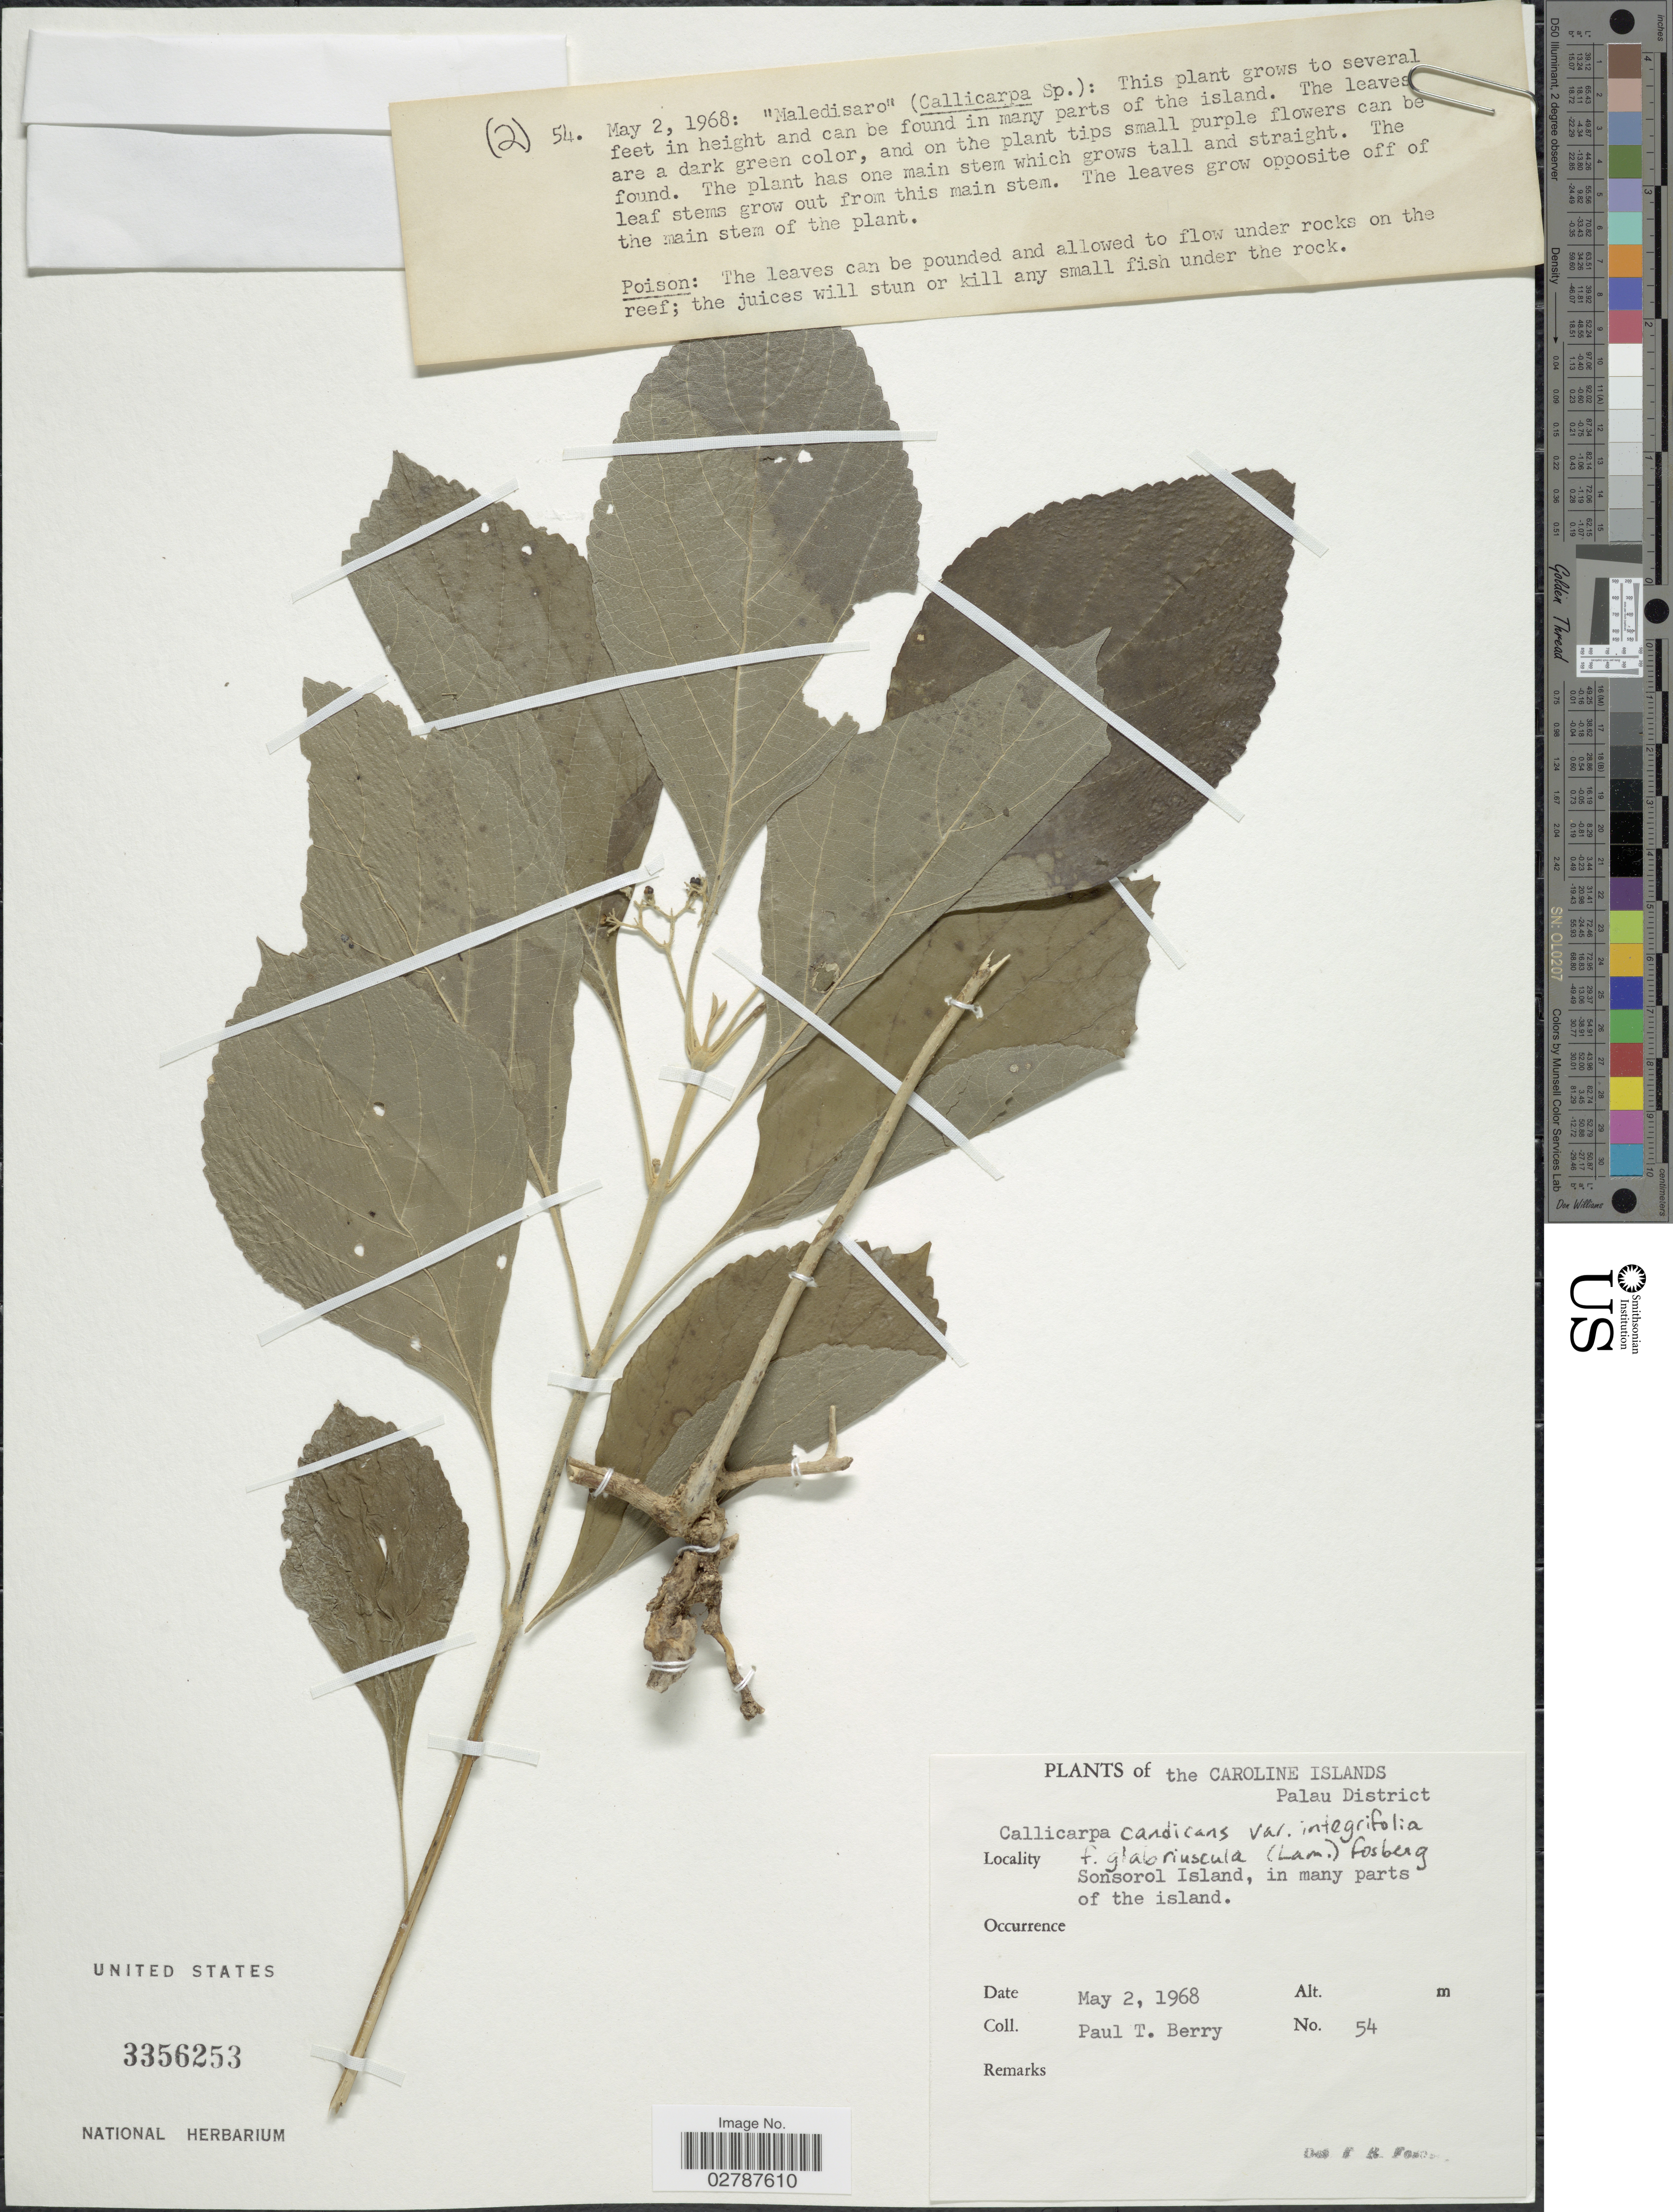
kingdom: Plantae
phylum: Tracheophyta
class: Magnoliopsida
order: Lamiales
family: Lamiaceae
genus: Callicarpa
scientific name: Callicarpa candicans var. integrifolia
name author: (Lam.) Fosberg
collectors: P. T. Berry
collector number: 54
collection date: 1968-05-02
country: Palau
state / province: Belau Outliers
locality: The Caroline Islands. Palau District. Sonsorol Island, in many parts of the island.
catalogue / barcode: US 3356253